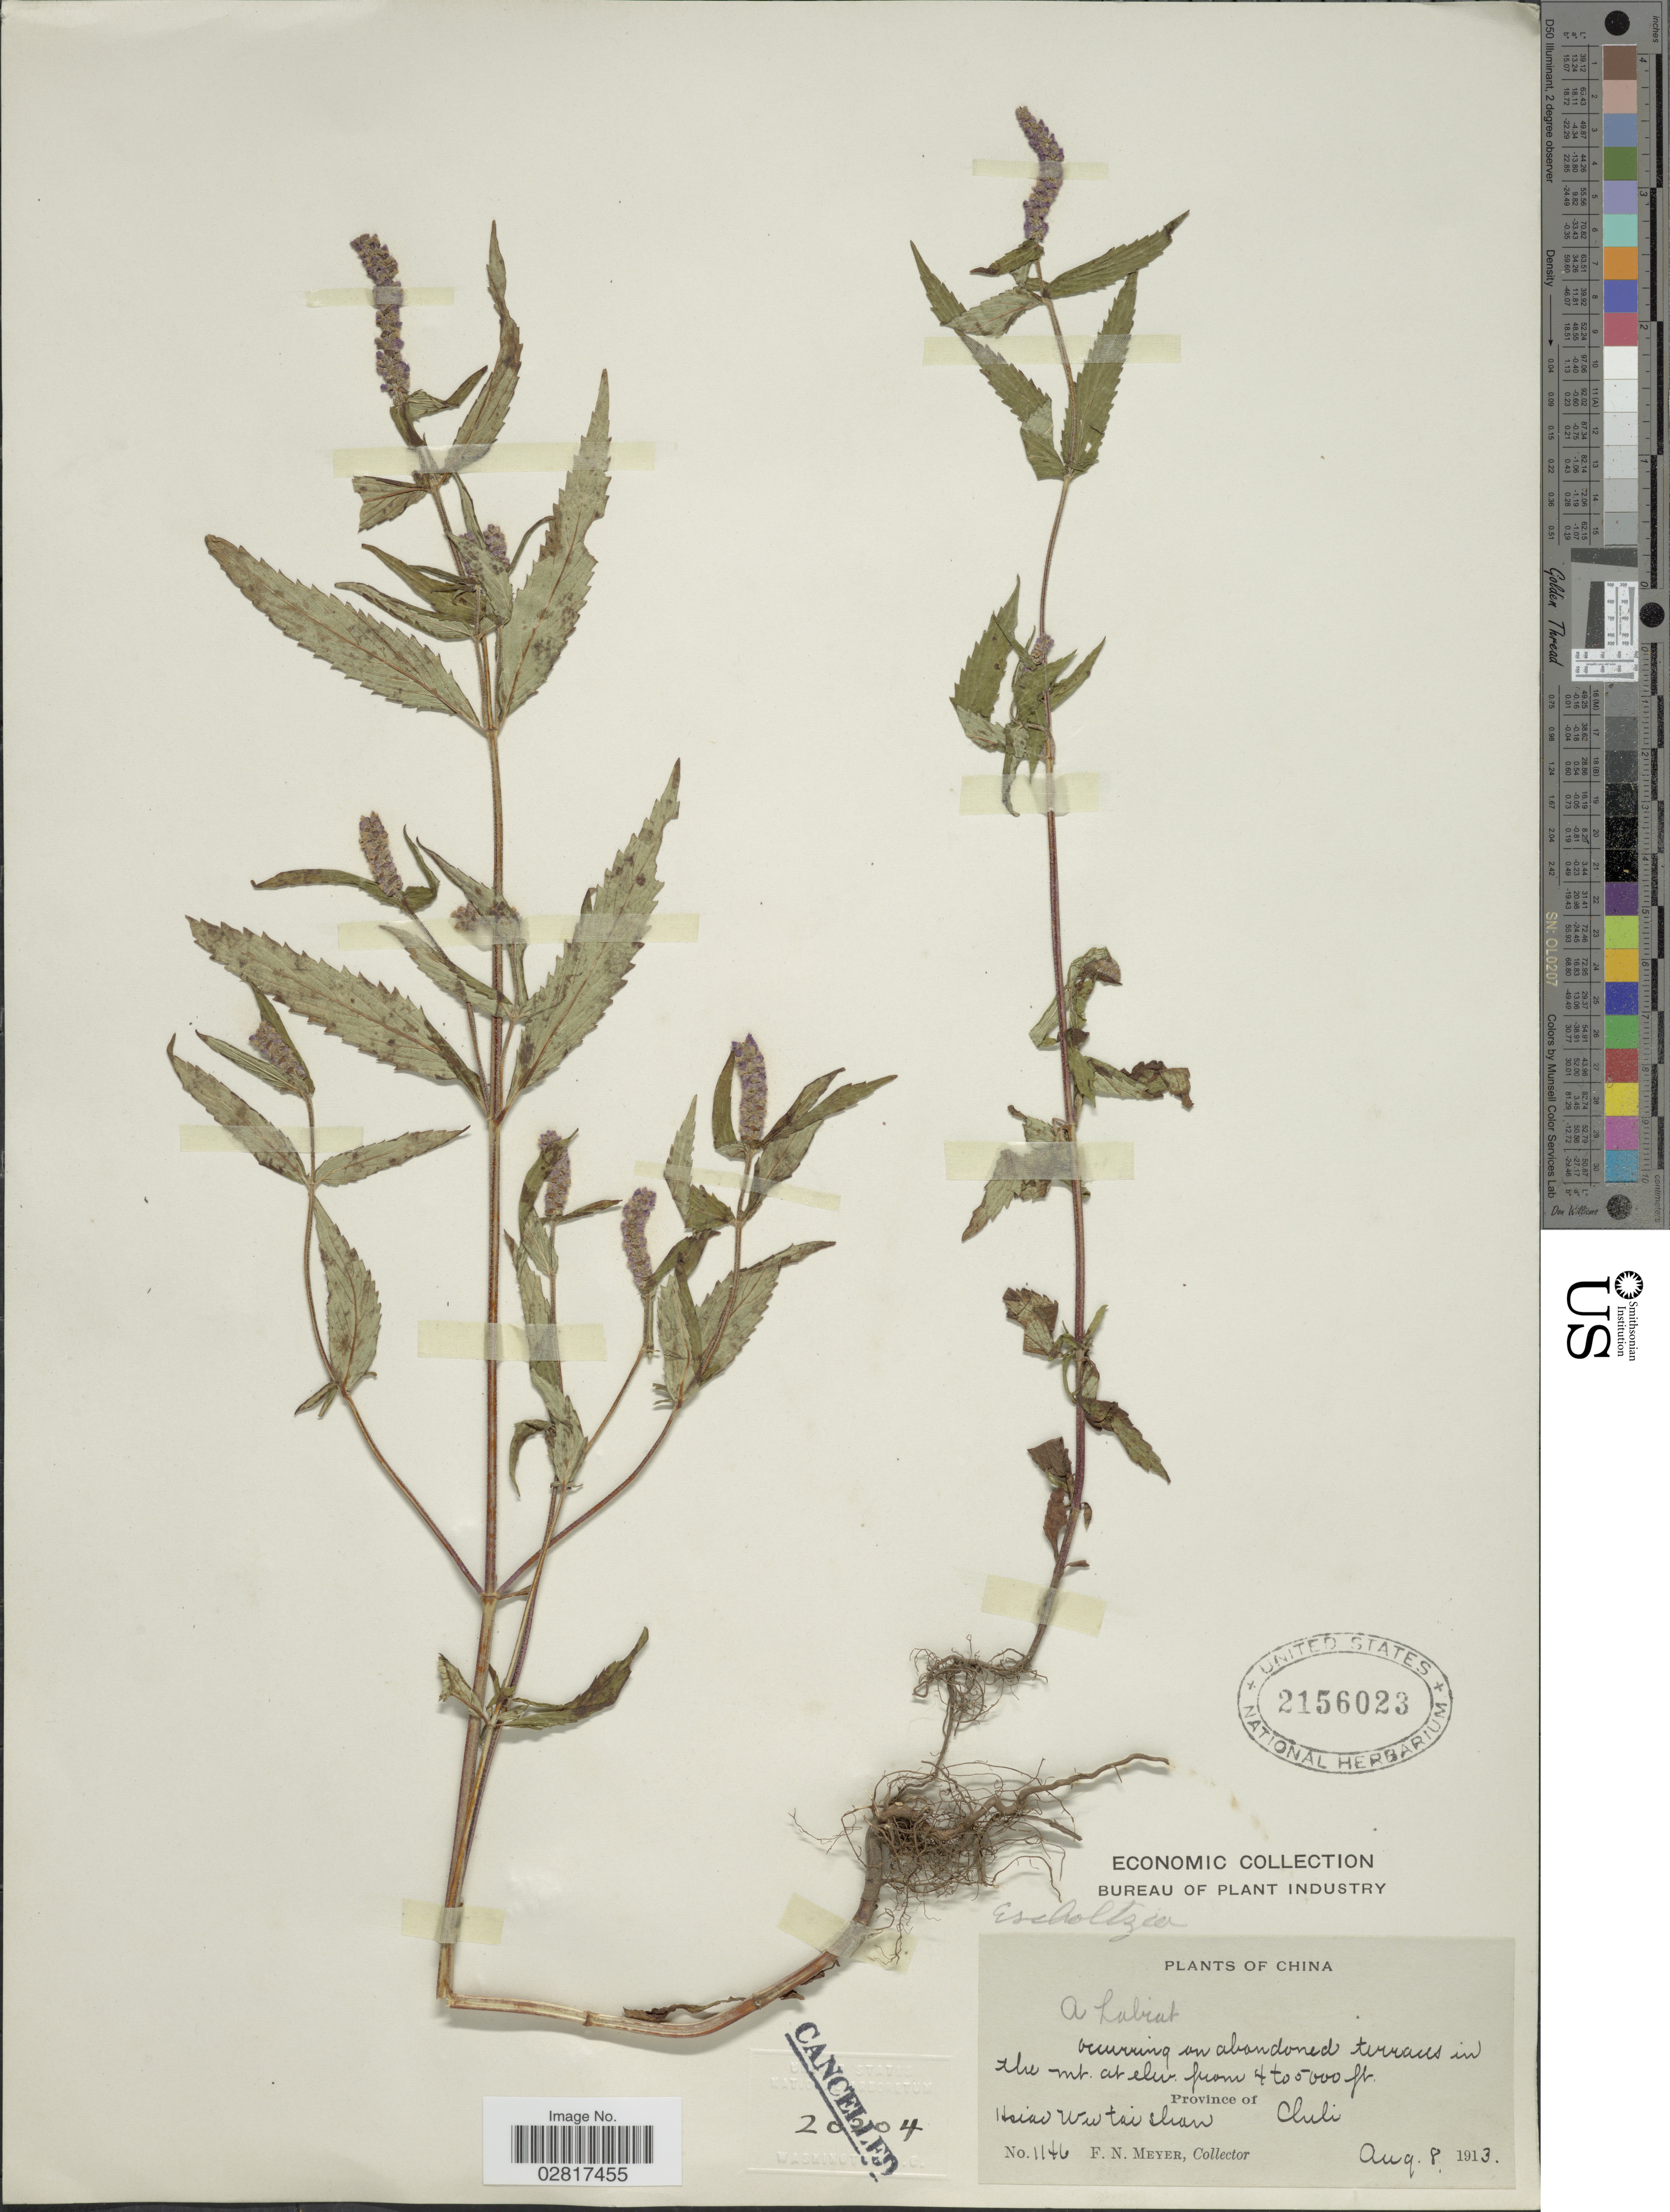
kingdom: Plantae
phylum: Tracheophyta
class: Magnoliopsida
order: Lamiales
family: Lamiaceae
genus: Elsholtzia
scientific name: Elsholtzia densa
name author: Benth.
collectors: F. N. Meyer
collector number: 1146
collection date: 1913-08-08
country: China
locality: Province of Chili. Hsia Wu tai shan.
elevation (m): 1219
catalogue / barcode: US 2156023